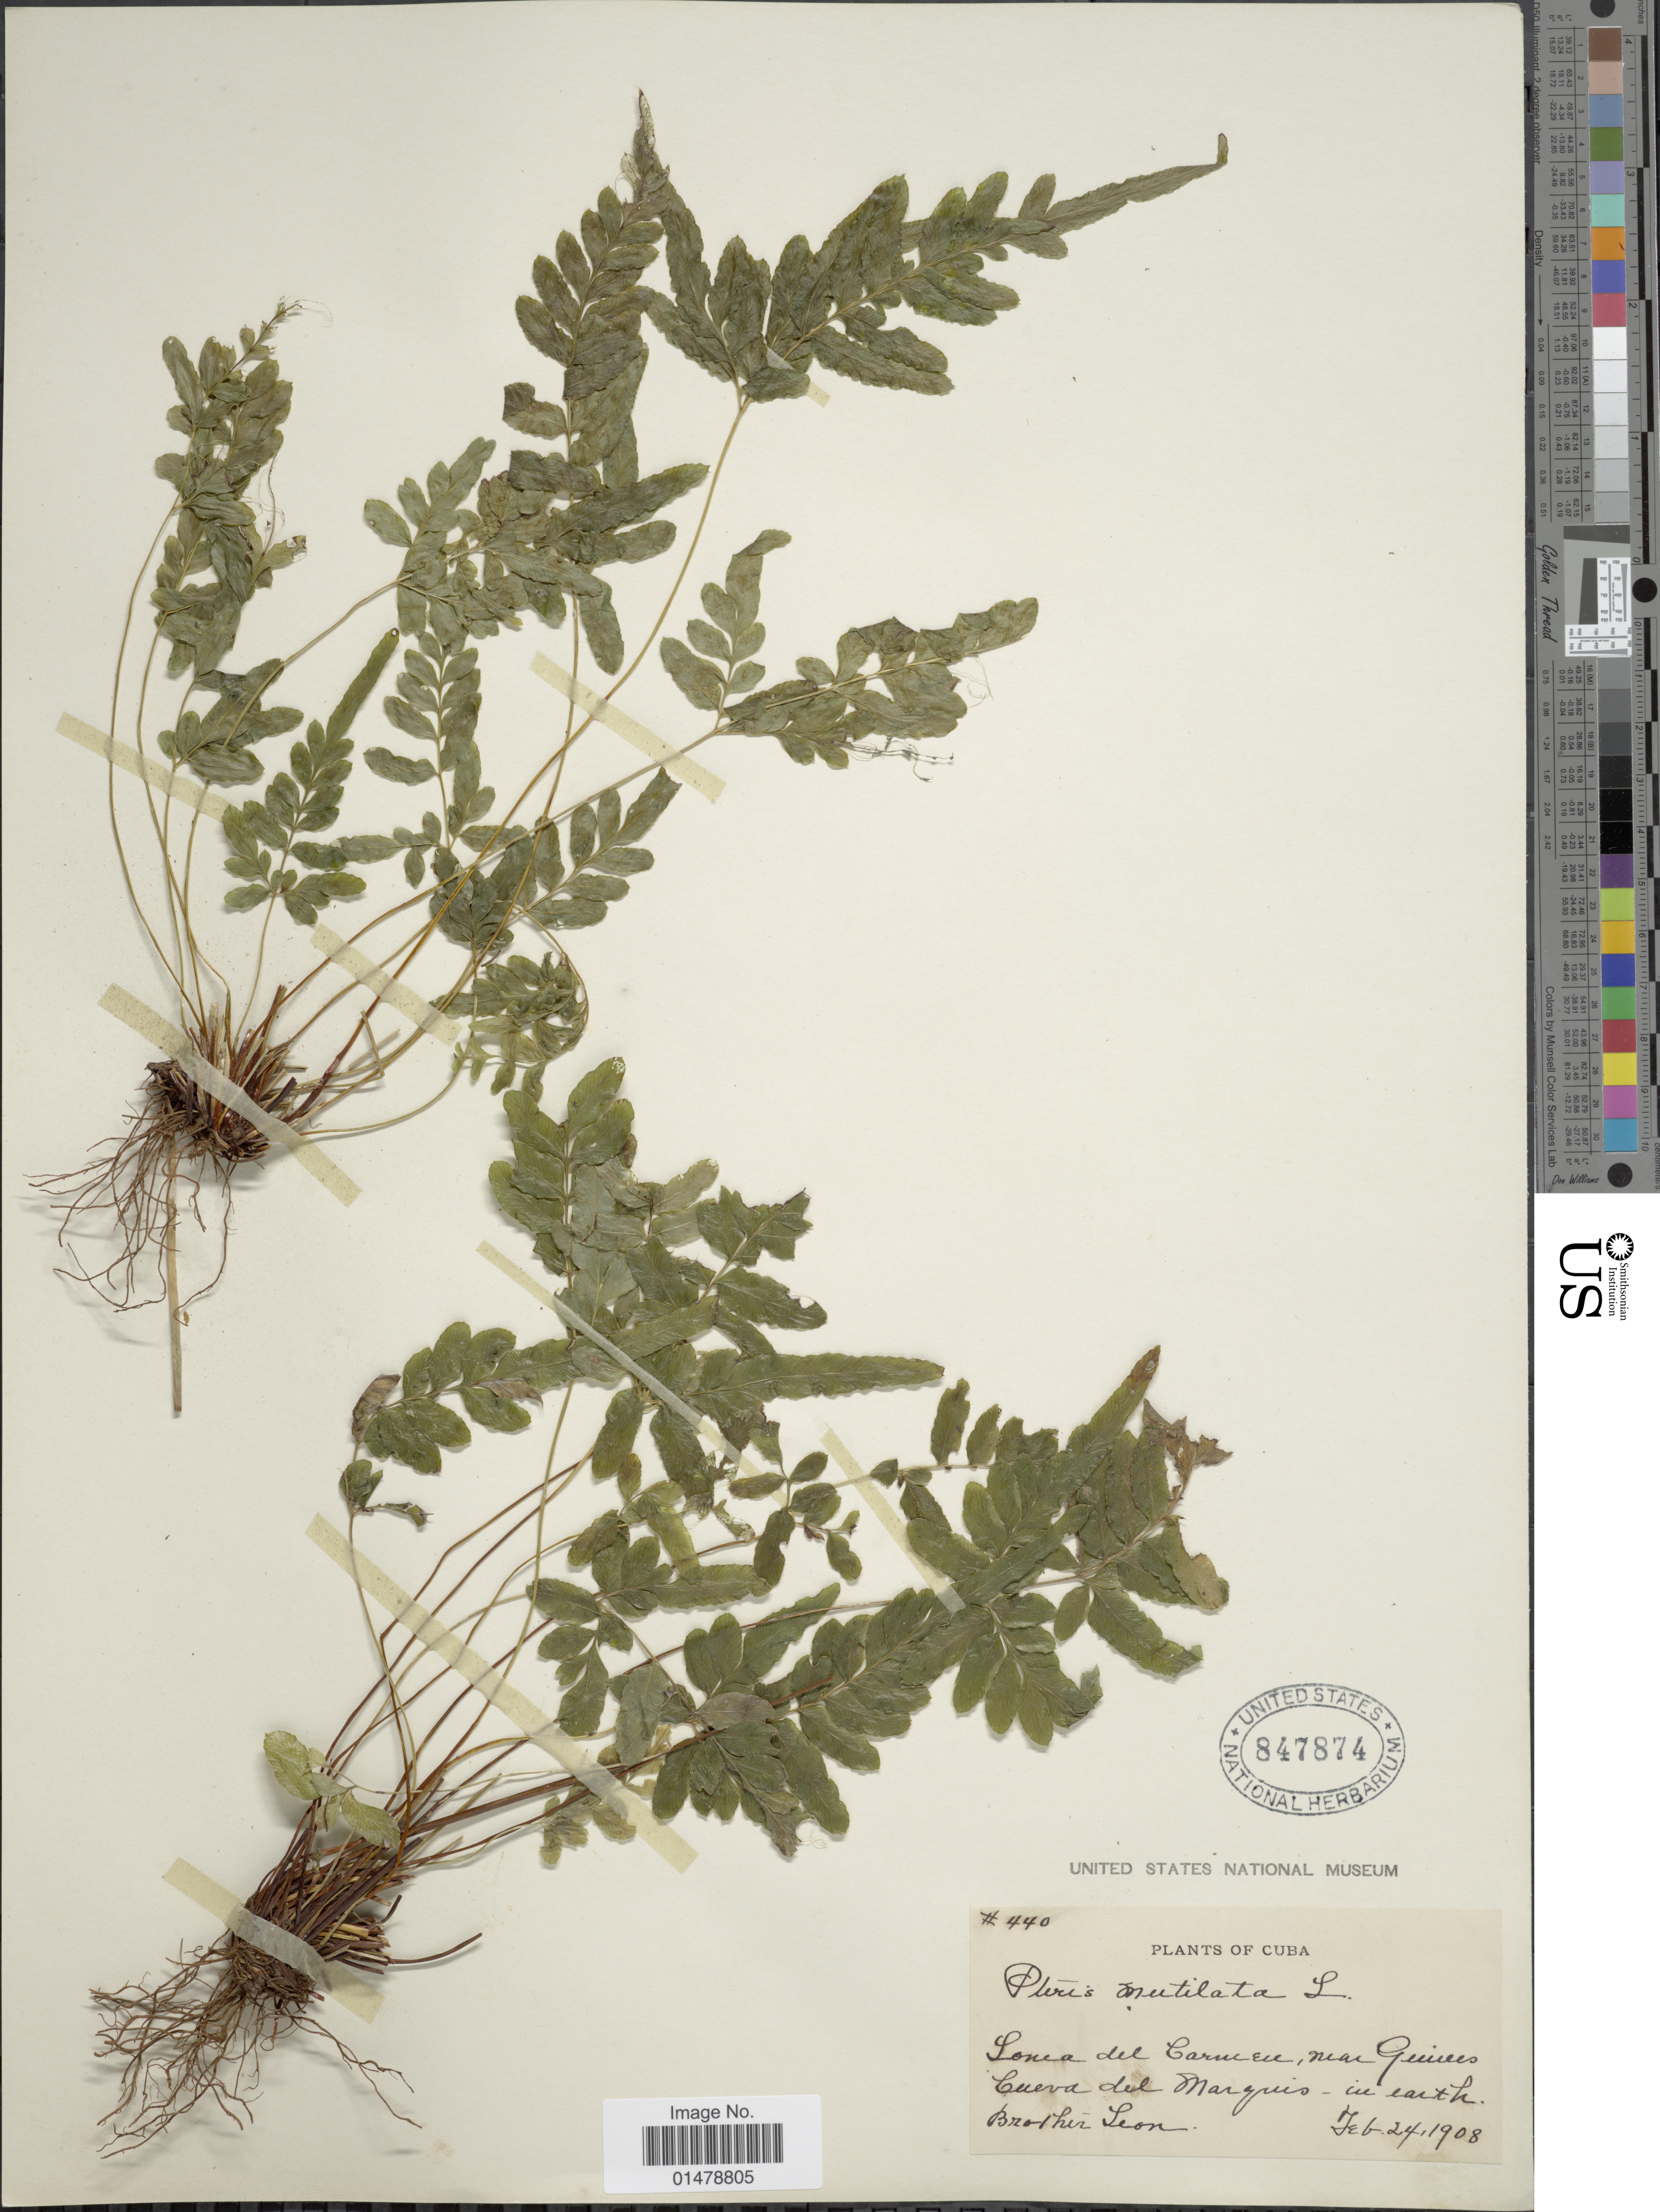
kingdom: Plantae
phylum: Tracheophyta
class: Polypodiopsida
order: Polypodiales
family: Pteridaceae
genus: Pteris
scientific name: Pteris mutilata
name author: L.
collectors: Bro. León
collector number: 440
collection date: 1908-02-24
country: Cuba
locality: Loma del Carmen, near Guines Cueva del Marquis- in earth.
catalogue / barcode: US 847874